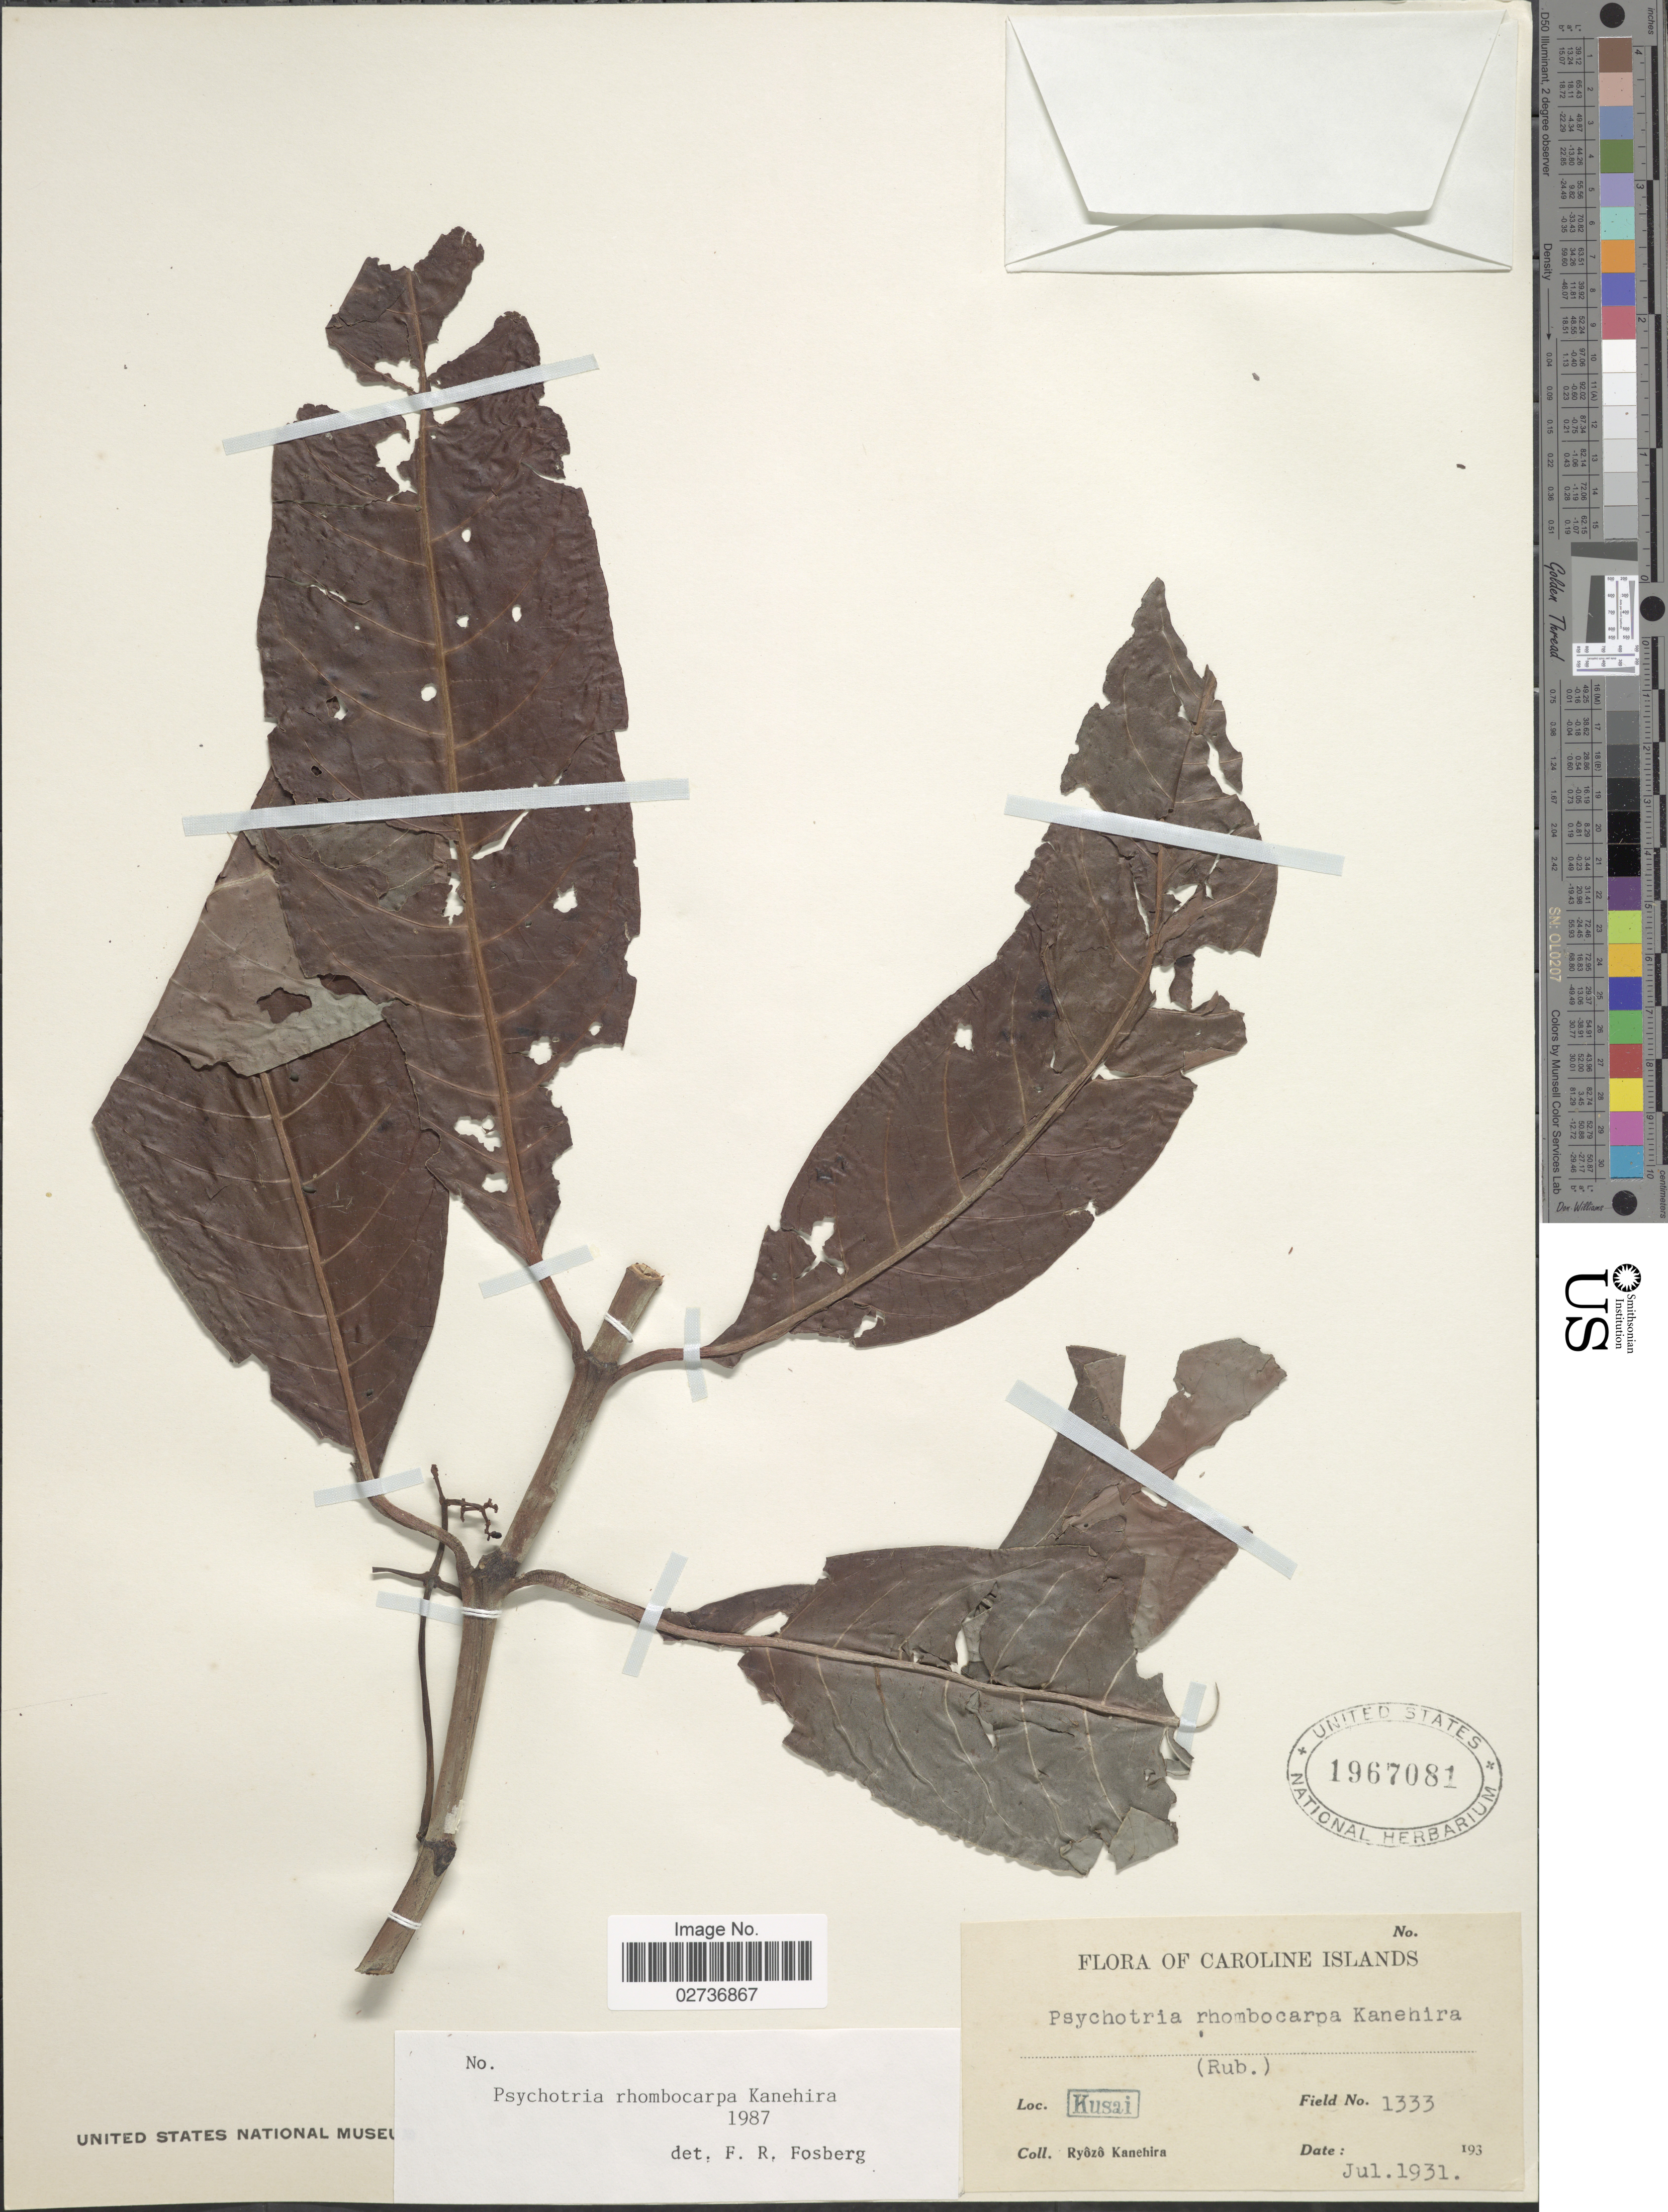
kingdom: Plantae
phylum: Tracheophyta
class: Magnoliopsida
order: Gentianales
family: Rubiaceae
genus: Psychotria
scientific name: Psychotria rhombocarpa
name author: Kaneh.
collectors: R. Kanehira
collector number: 1333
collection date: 1931-07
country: Micronesia, Federated States of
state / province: Kosrae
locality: Caroline Islands. Kusai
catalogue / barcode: US 1967081